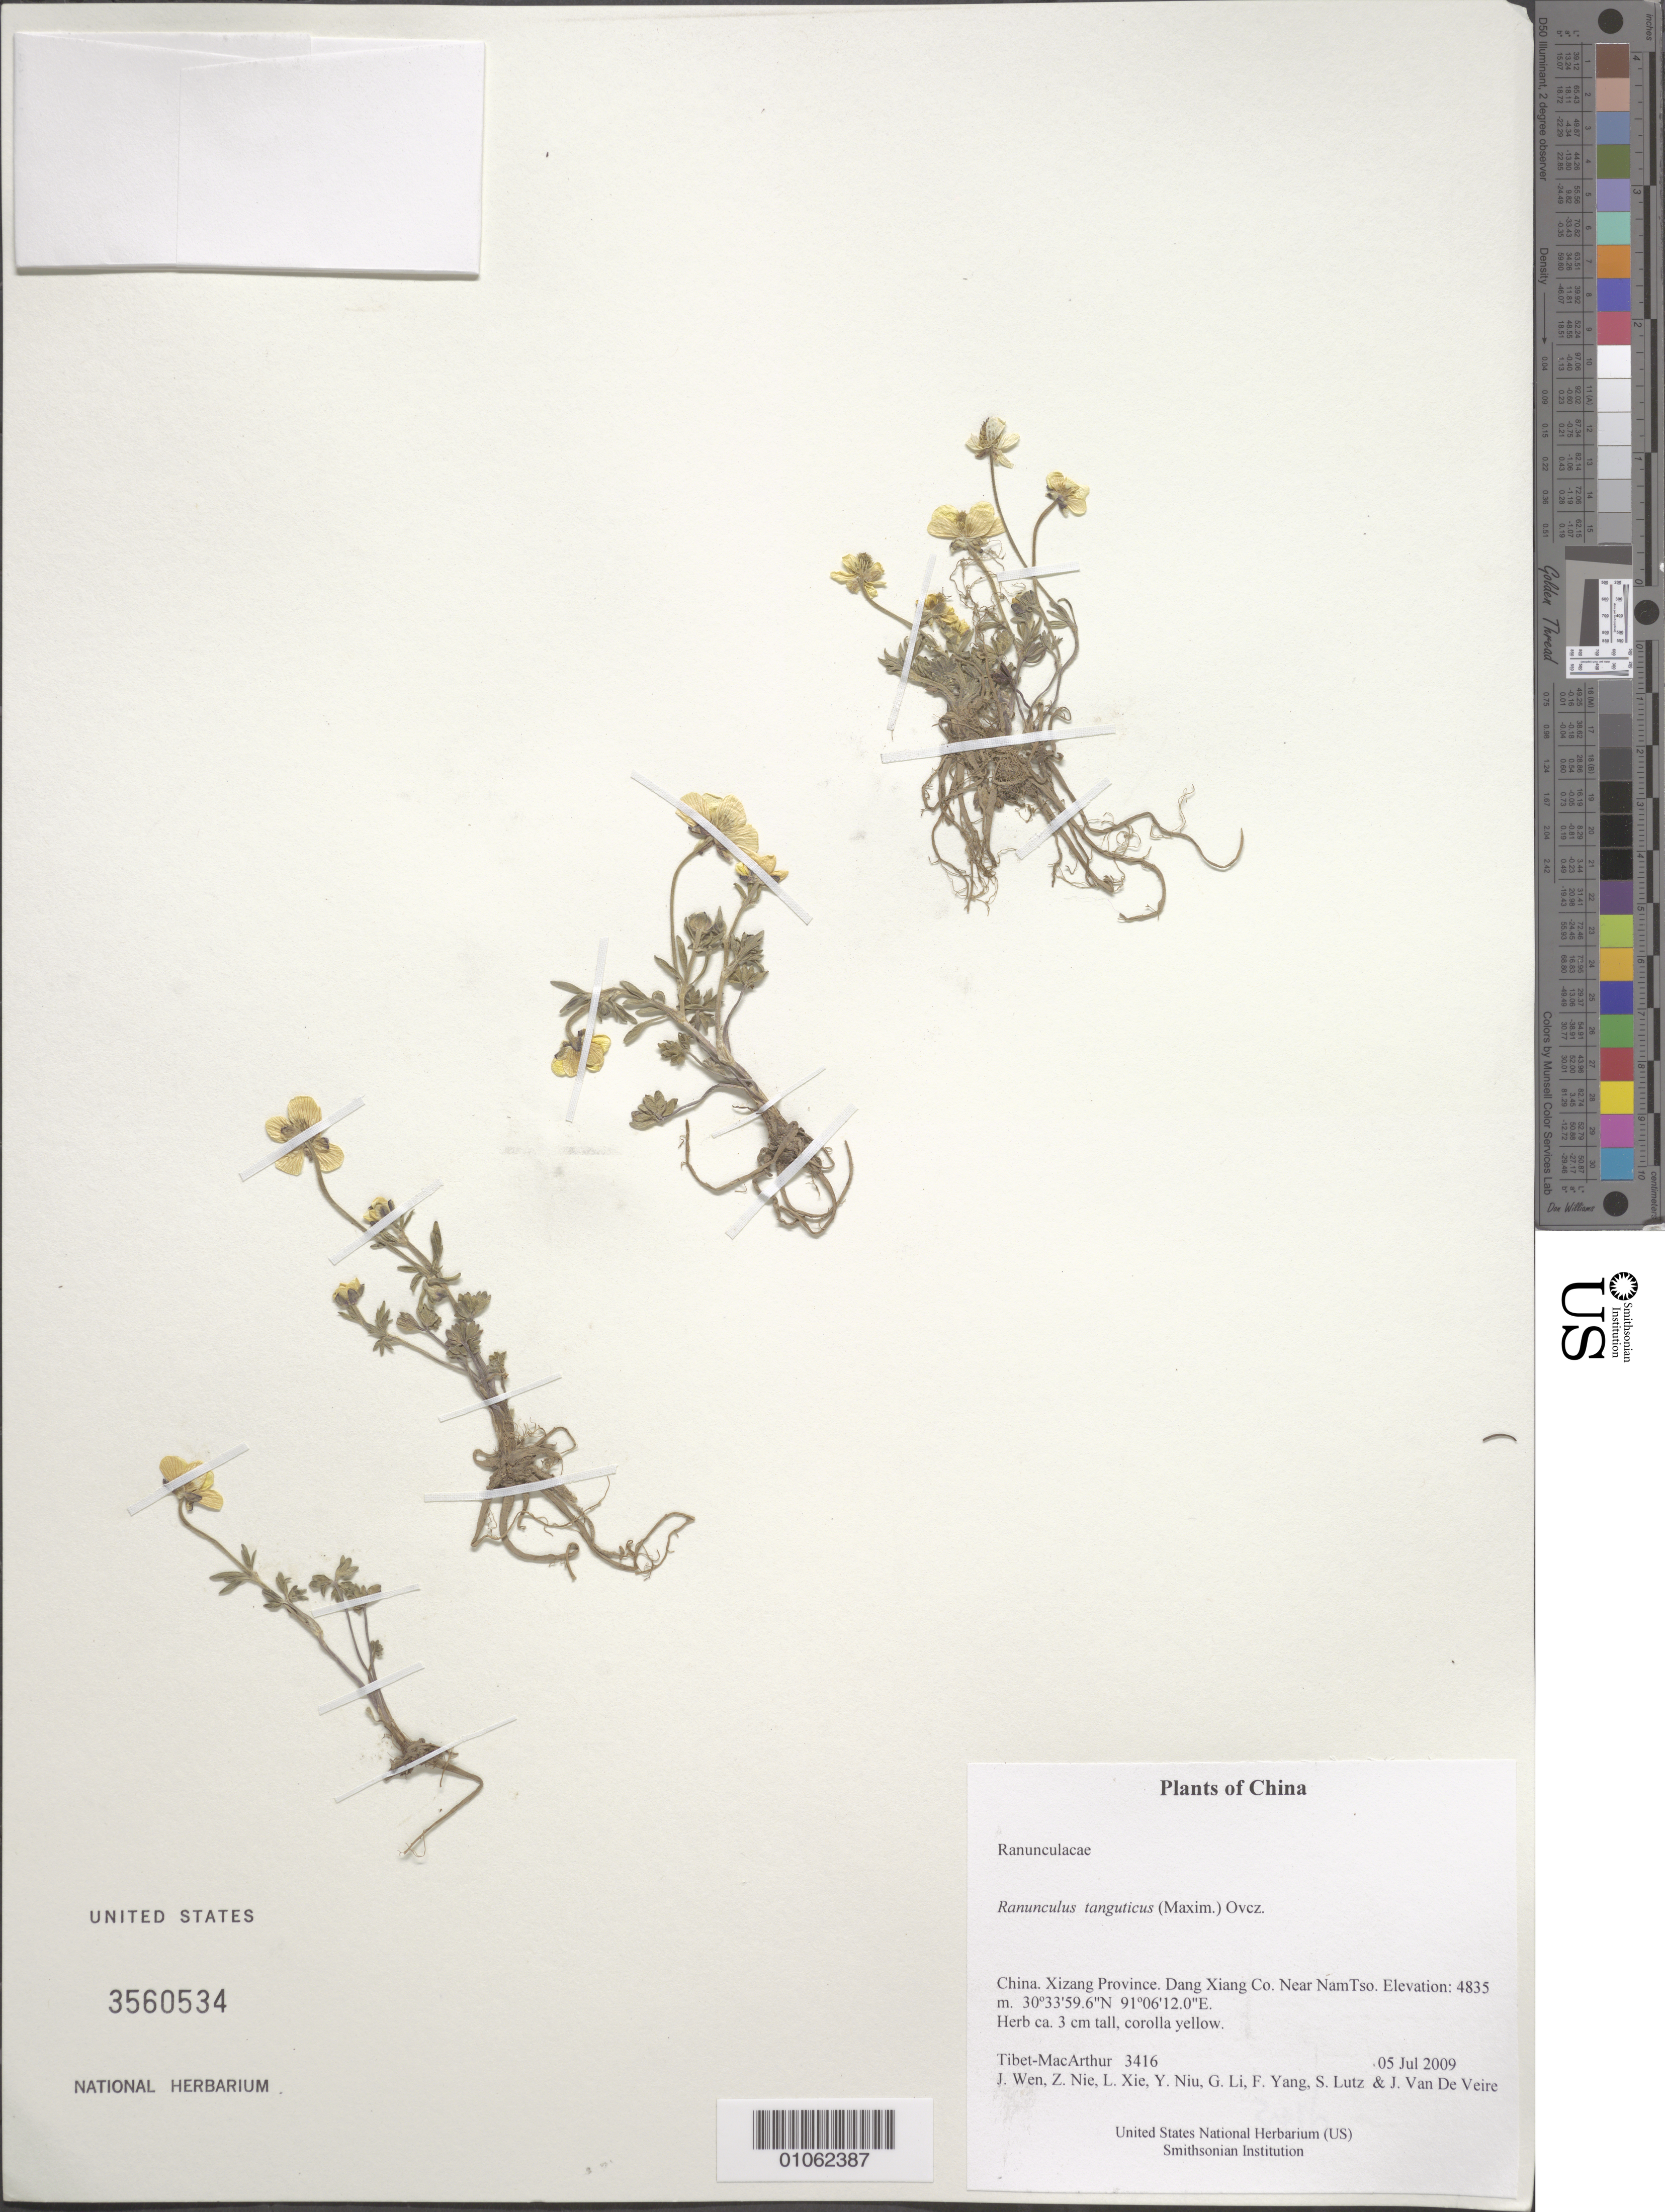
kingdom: Plantae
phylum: Tracheophyta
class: Magnoliopsida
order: Ranunculales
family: Ranunculaceae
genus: Ranunculus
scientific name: Ranunculus tanguticus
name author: (Maxim.) Ovcz.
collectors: Tibet-MacArthur, J. Wen, Z. Nie, L. Xie, Y. Niu, G. Li, F. Yang, S. Lutz & J. Van De Veire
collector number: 3416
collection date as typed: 05 Jul 2009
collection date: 2009-07-05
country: China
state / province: Xizang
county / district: Dang Xiang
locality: Near NamTso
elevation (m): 4835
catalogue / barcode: US 3560534